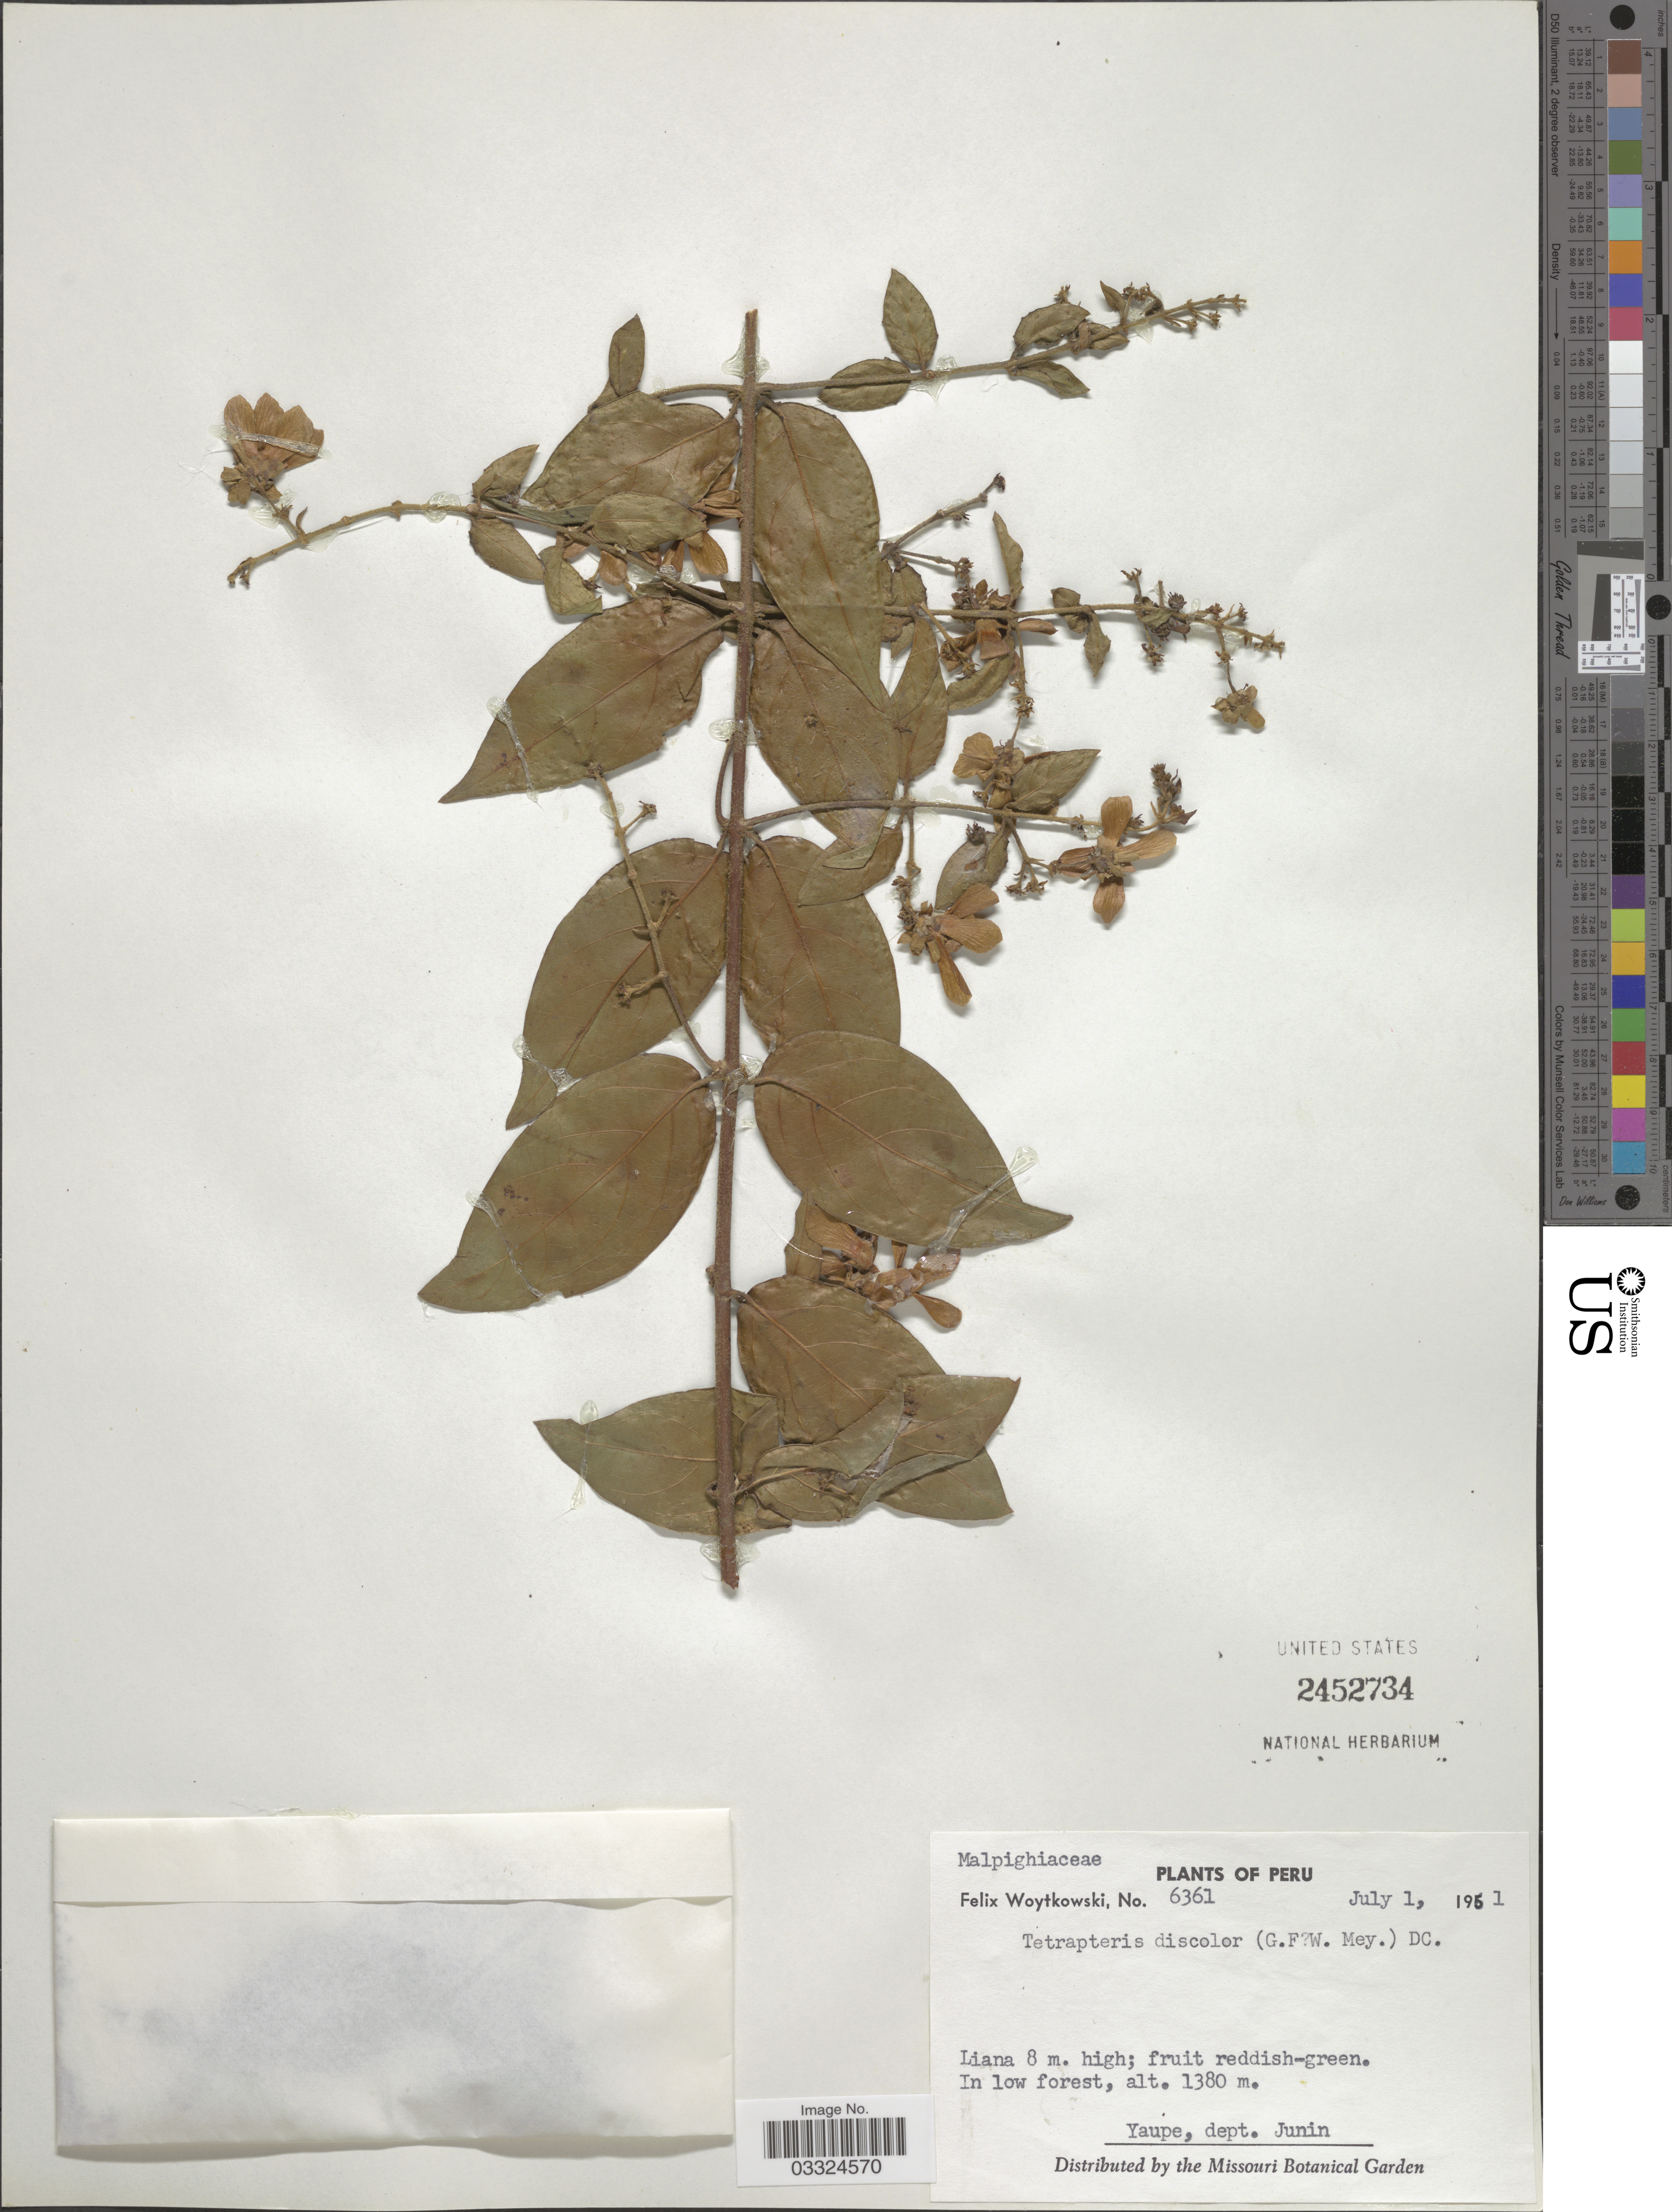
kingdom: Plantae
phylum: Tracheophyta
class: Magnoliopsida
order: Malpighiales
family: Malpighiaceae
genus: Tetrapterys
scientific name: Tetrapterys discolor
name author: (G. Mey.) DC.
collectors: F. Woytkowski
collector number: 6361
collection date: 1961-07-01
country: Peru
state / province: Junín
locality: Yaupe, dept. Junin.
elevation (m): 1380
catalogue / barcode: US 452734